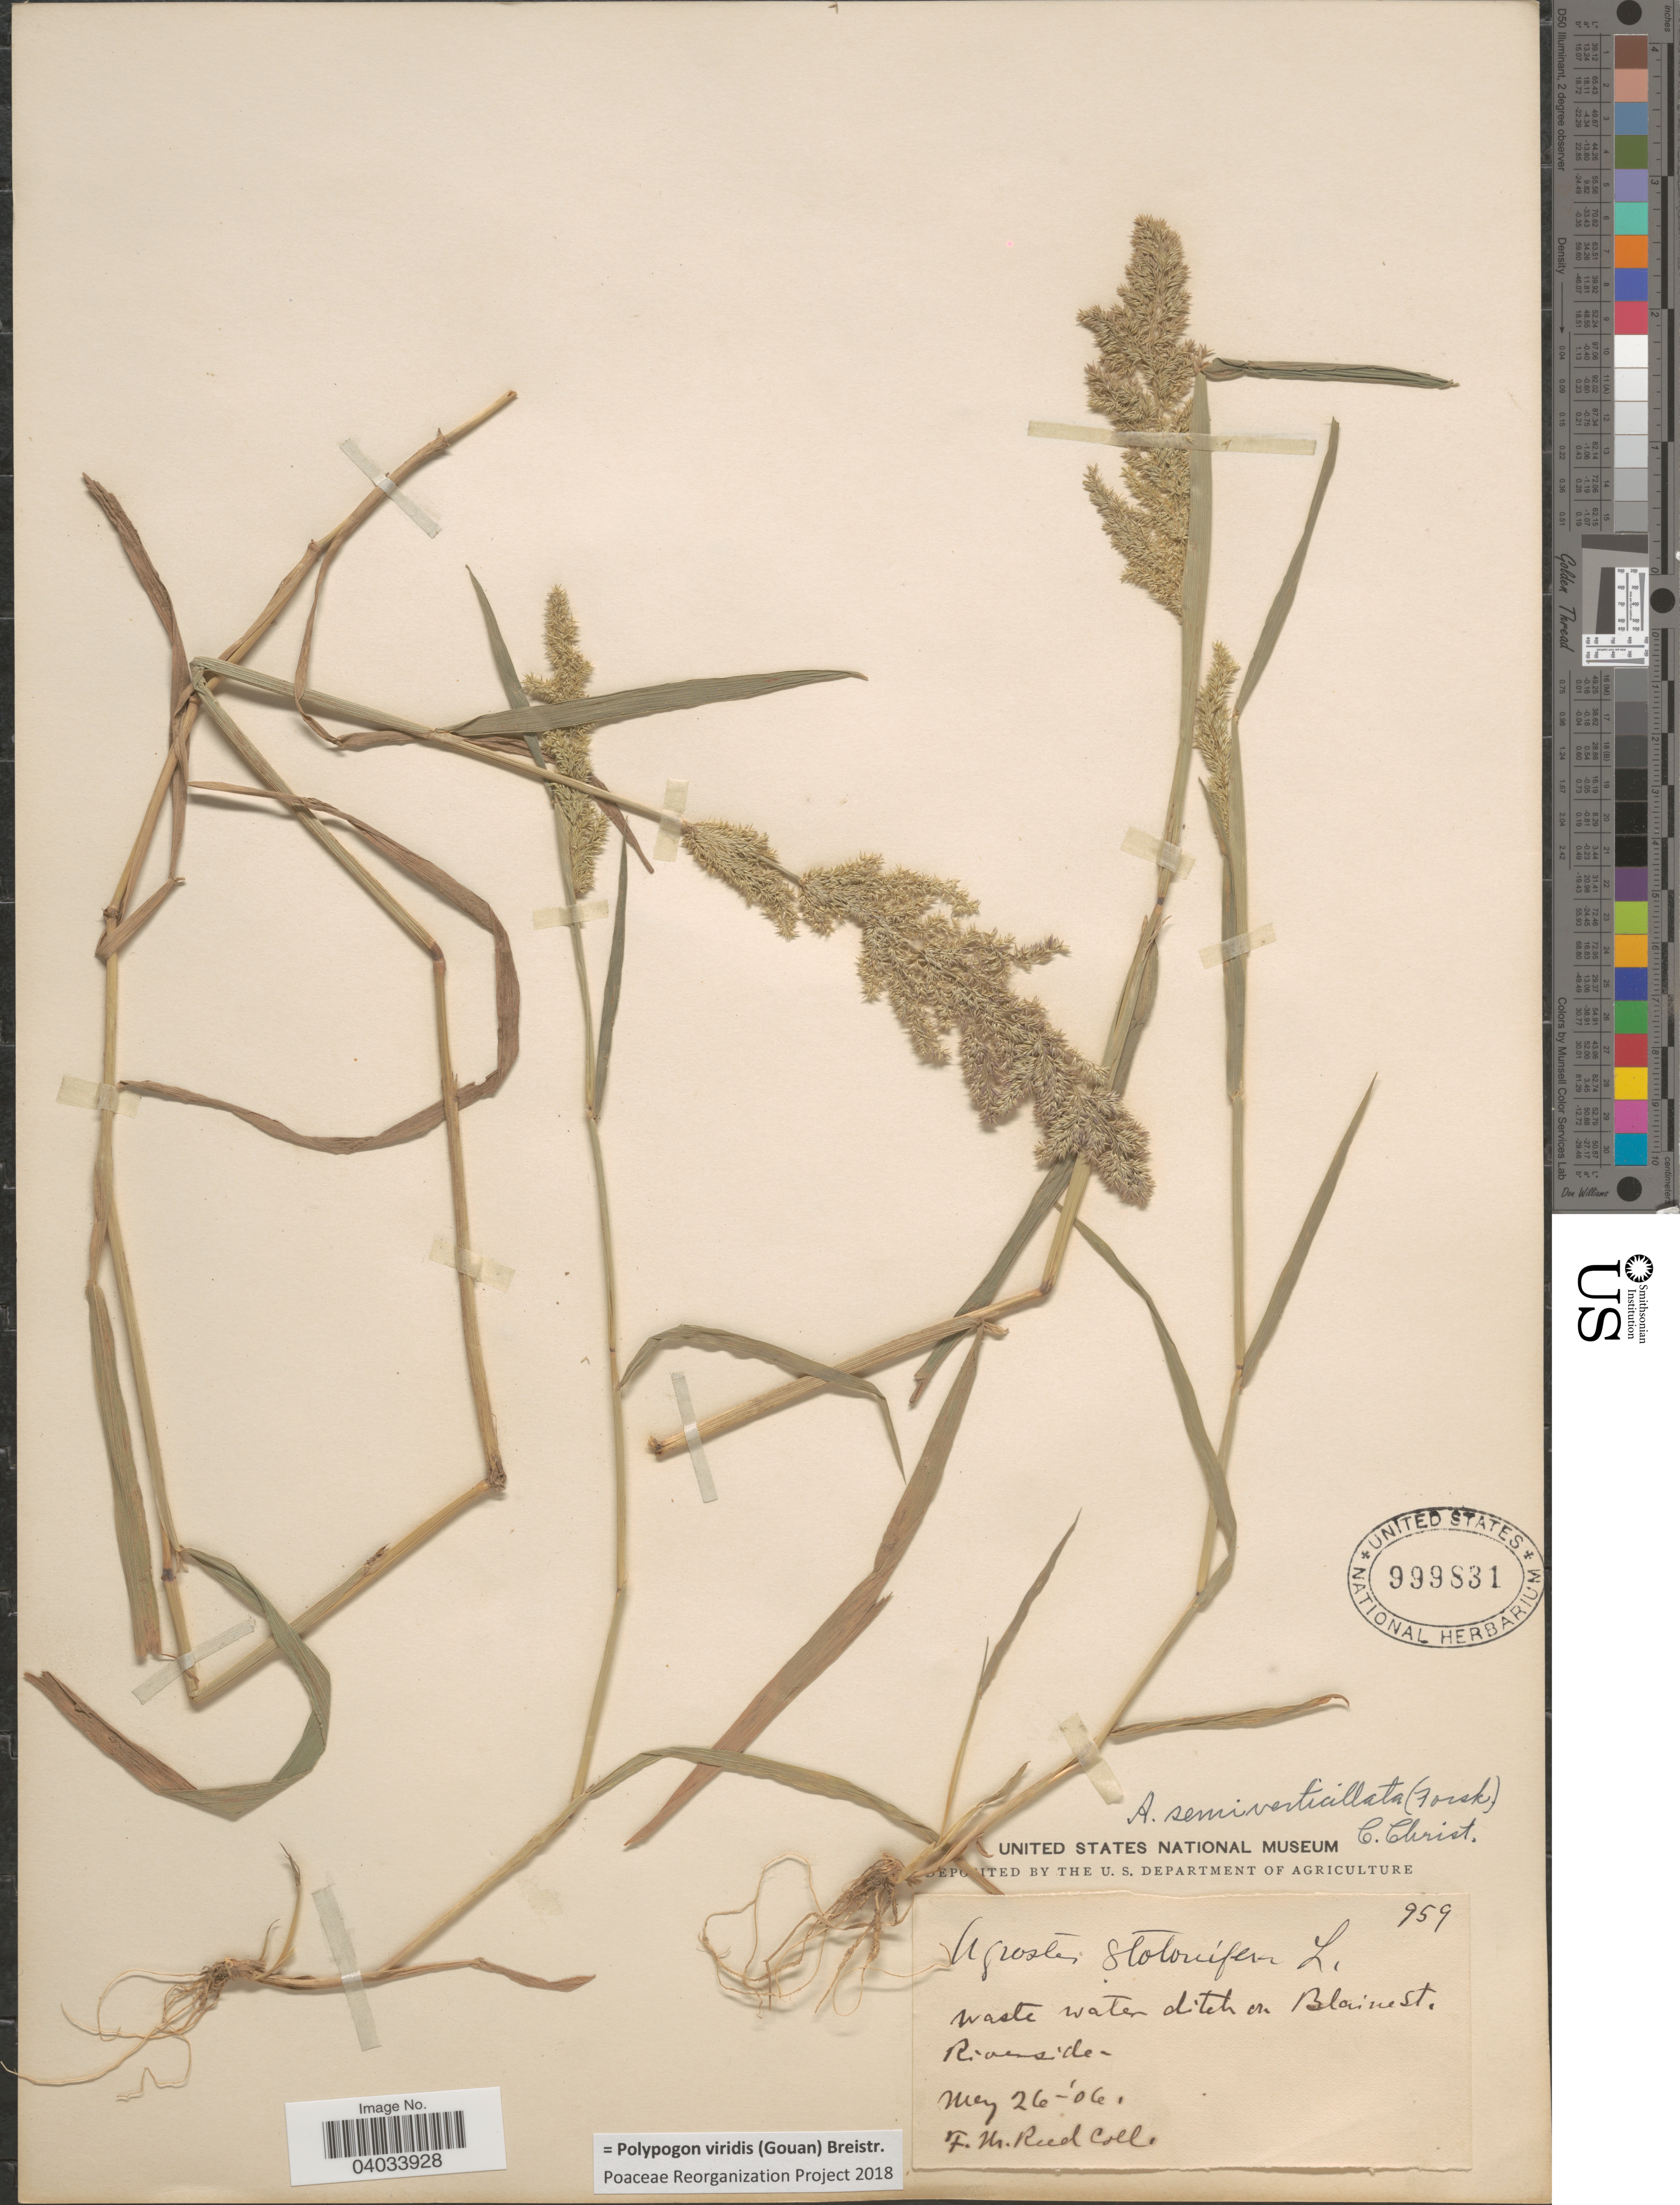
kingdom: Plantae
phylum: Tracheophyta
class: Liliopsida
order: Poales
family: Poaceae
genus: Polypogon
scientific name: Polypogon viridis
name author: (Gouan) Breistroffer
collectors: F. Reed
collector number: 959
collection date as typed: Transcribed d/m/y: 26/5/6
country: United States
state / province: California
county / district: Riverside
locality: Waste water ditch on Blaine St. Riverside.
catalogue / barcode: US 999831